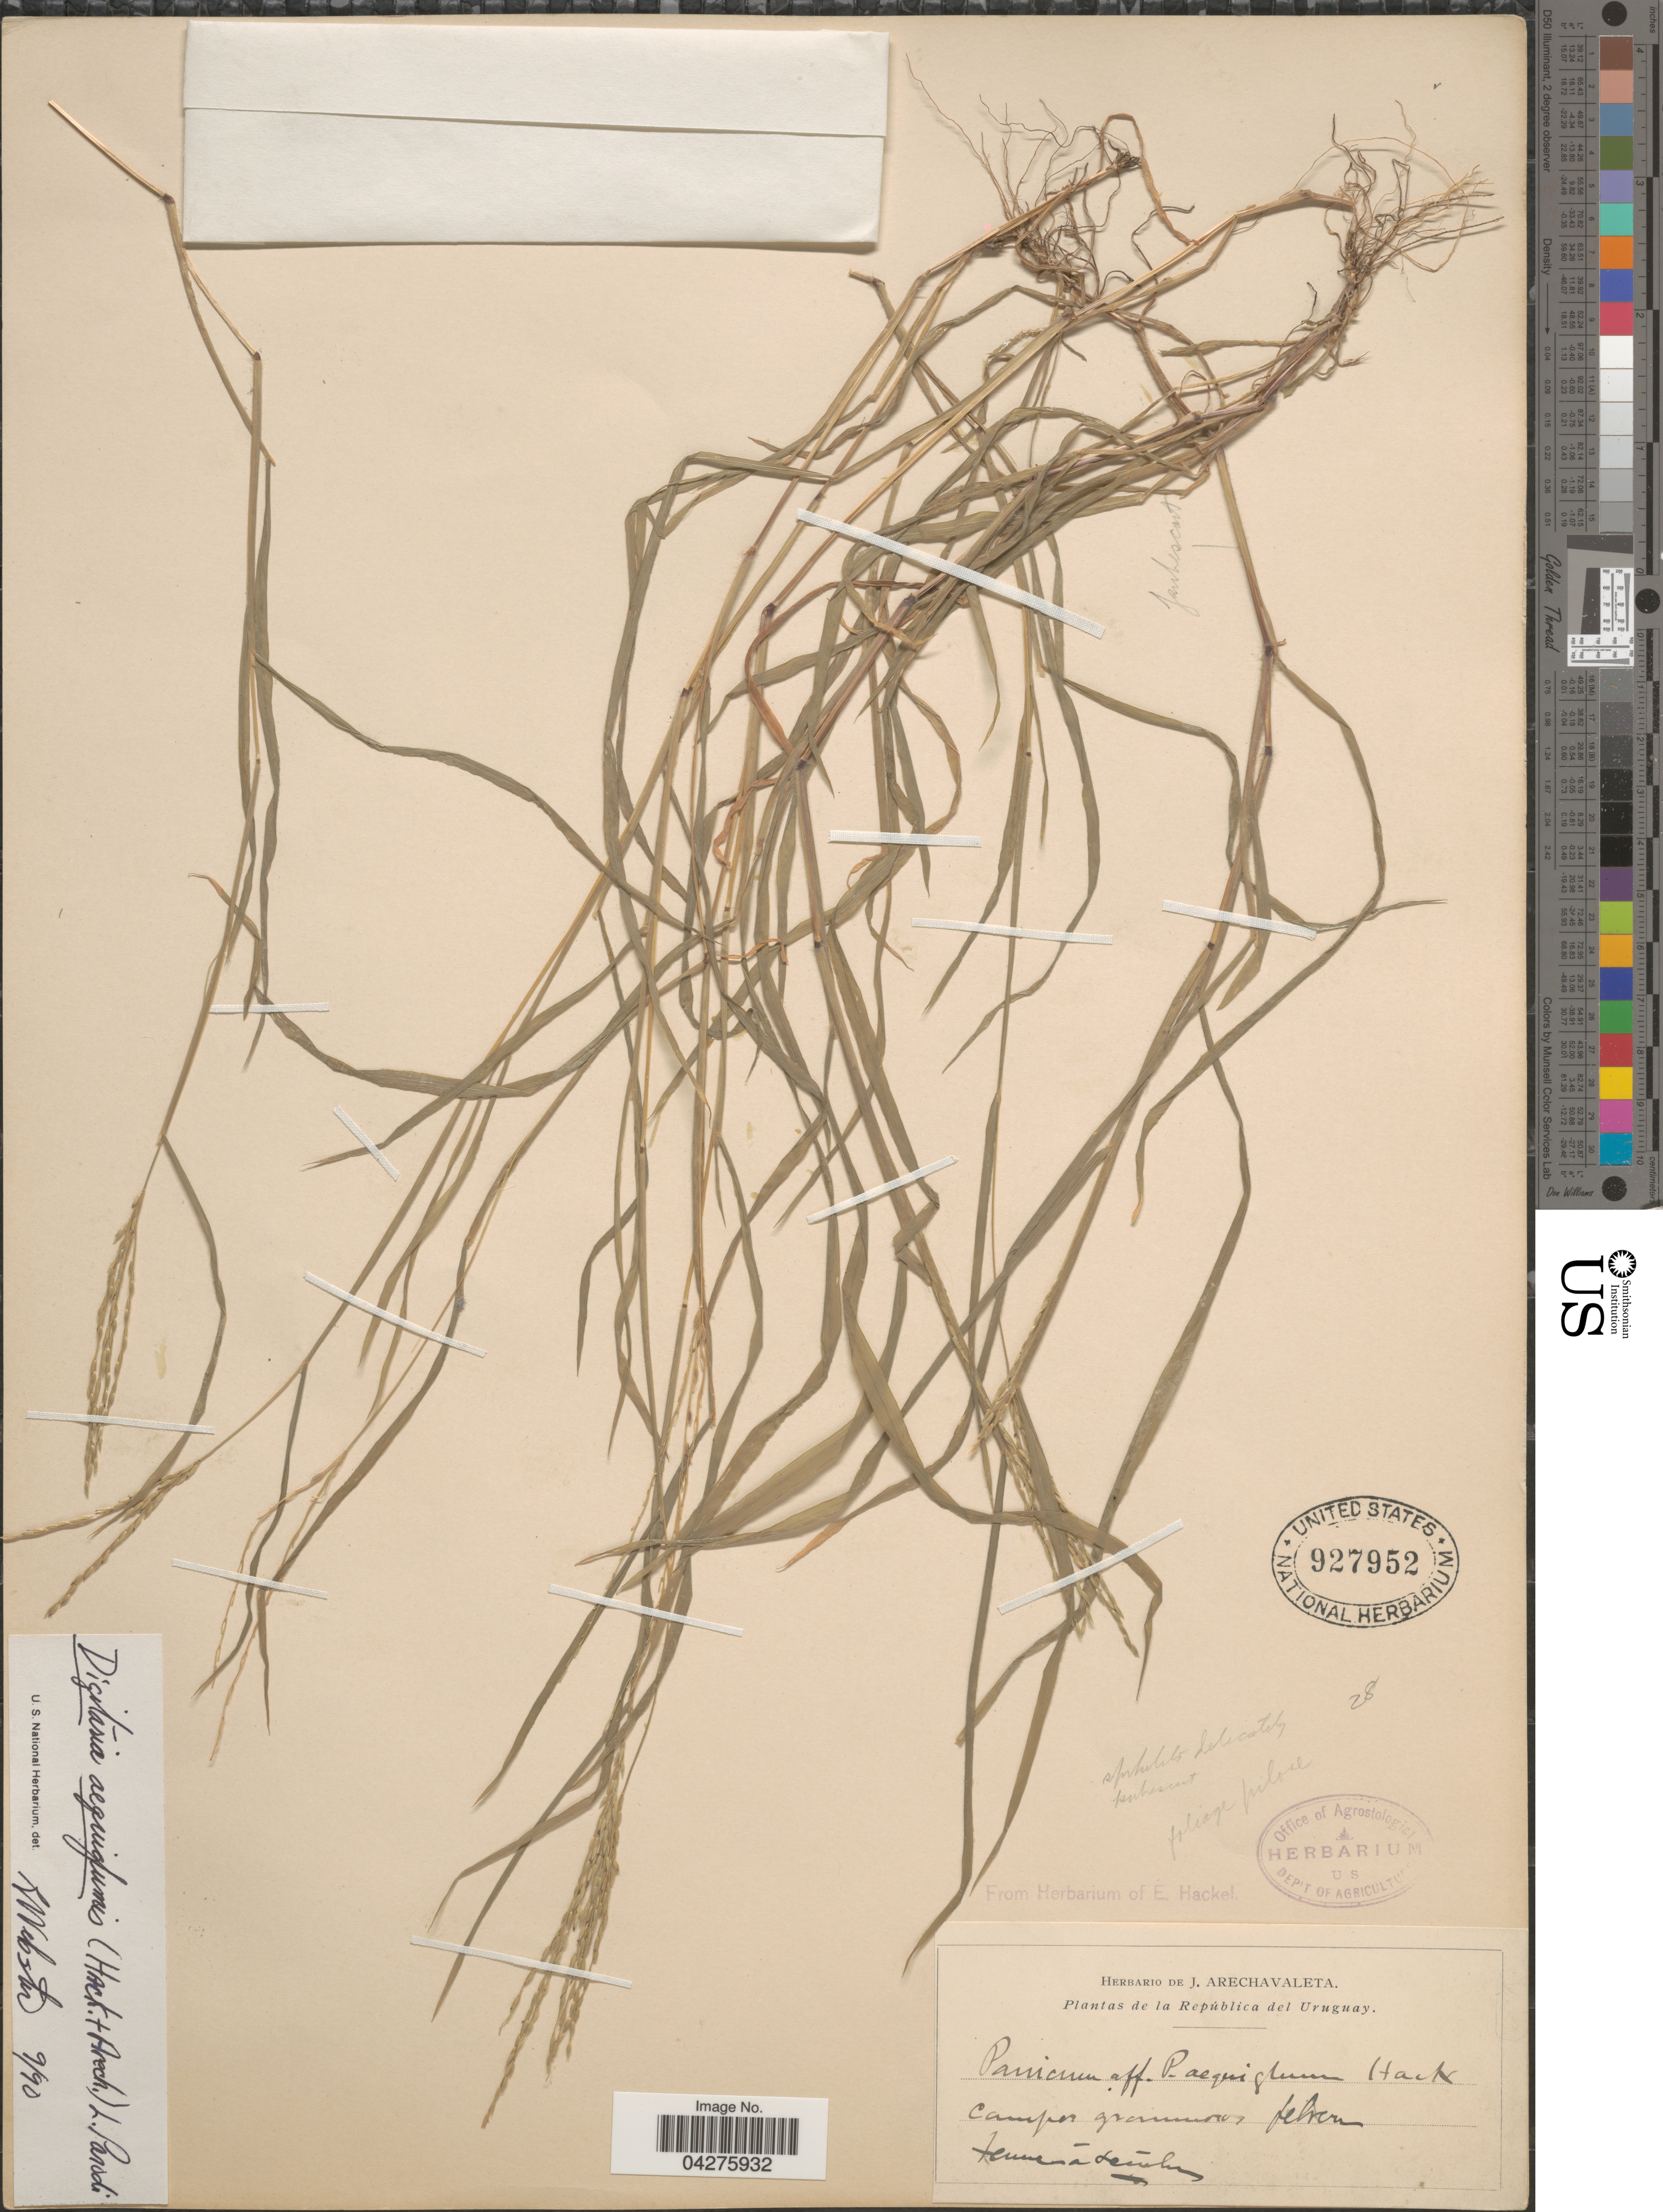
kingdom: Plantae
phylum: Tracheophyta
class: Liliopsida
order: Poales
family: Poaceae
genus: Digitaria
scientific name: Digitaria aequiglumis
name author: (Hack. & Arechav.) Parodi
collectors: ex herb. de J. Arechavaleta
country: Uruguay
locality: República del Uruguay. Campos graminosos.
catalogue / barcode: US 927952